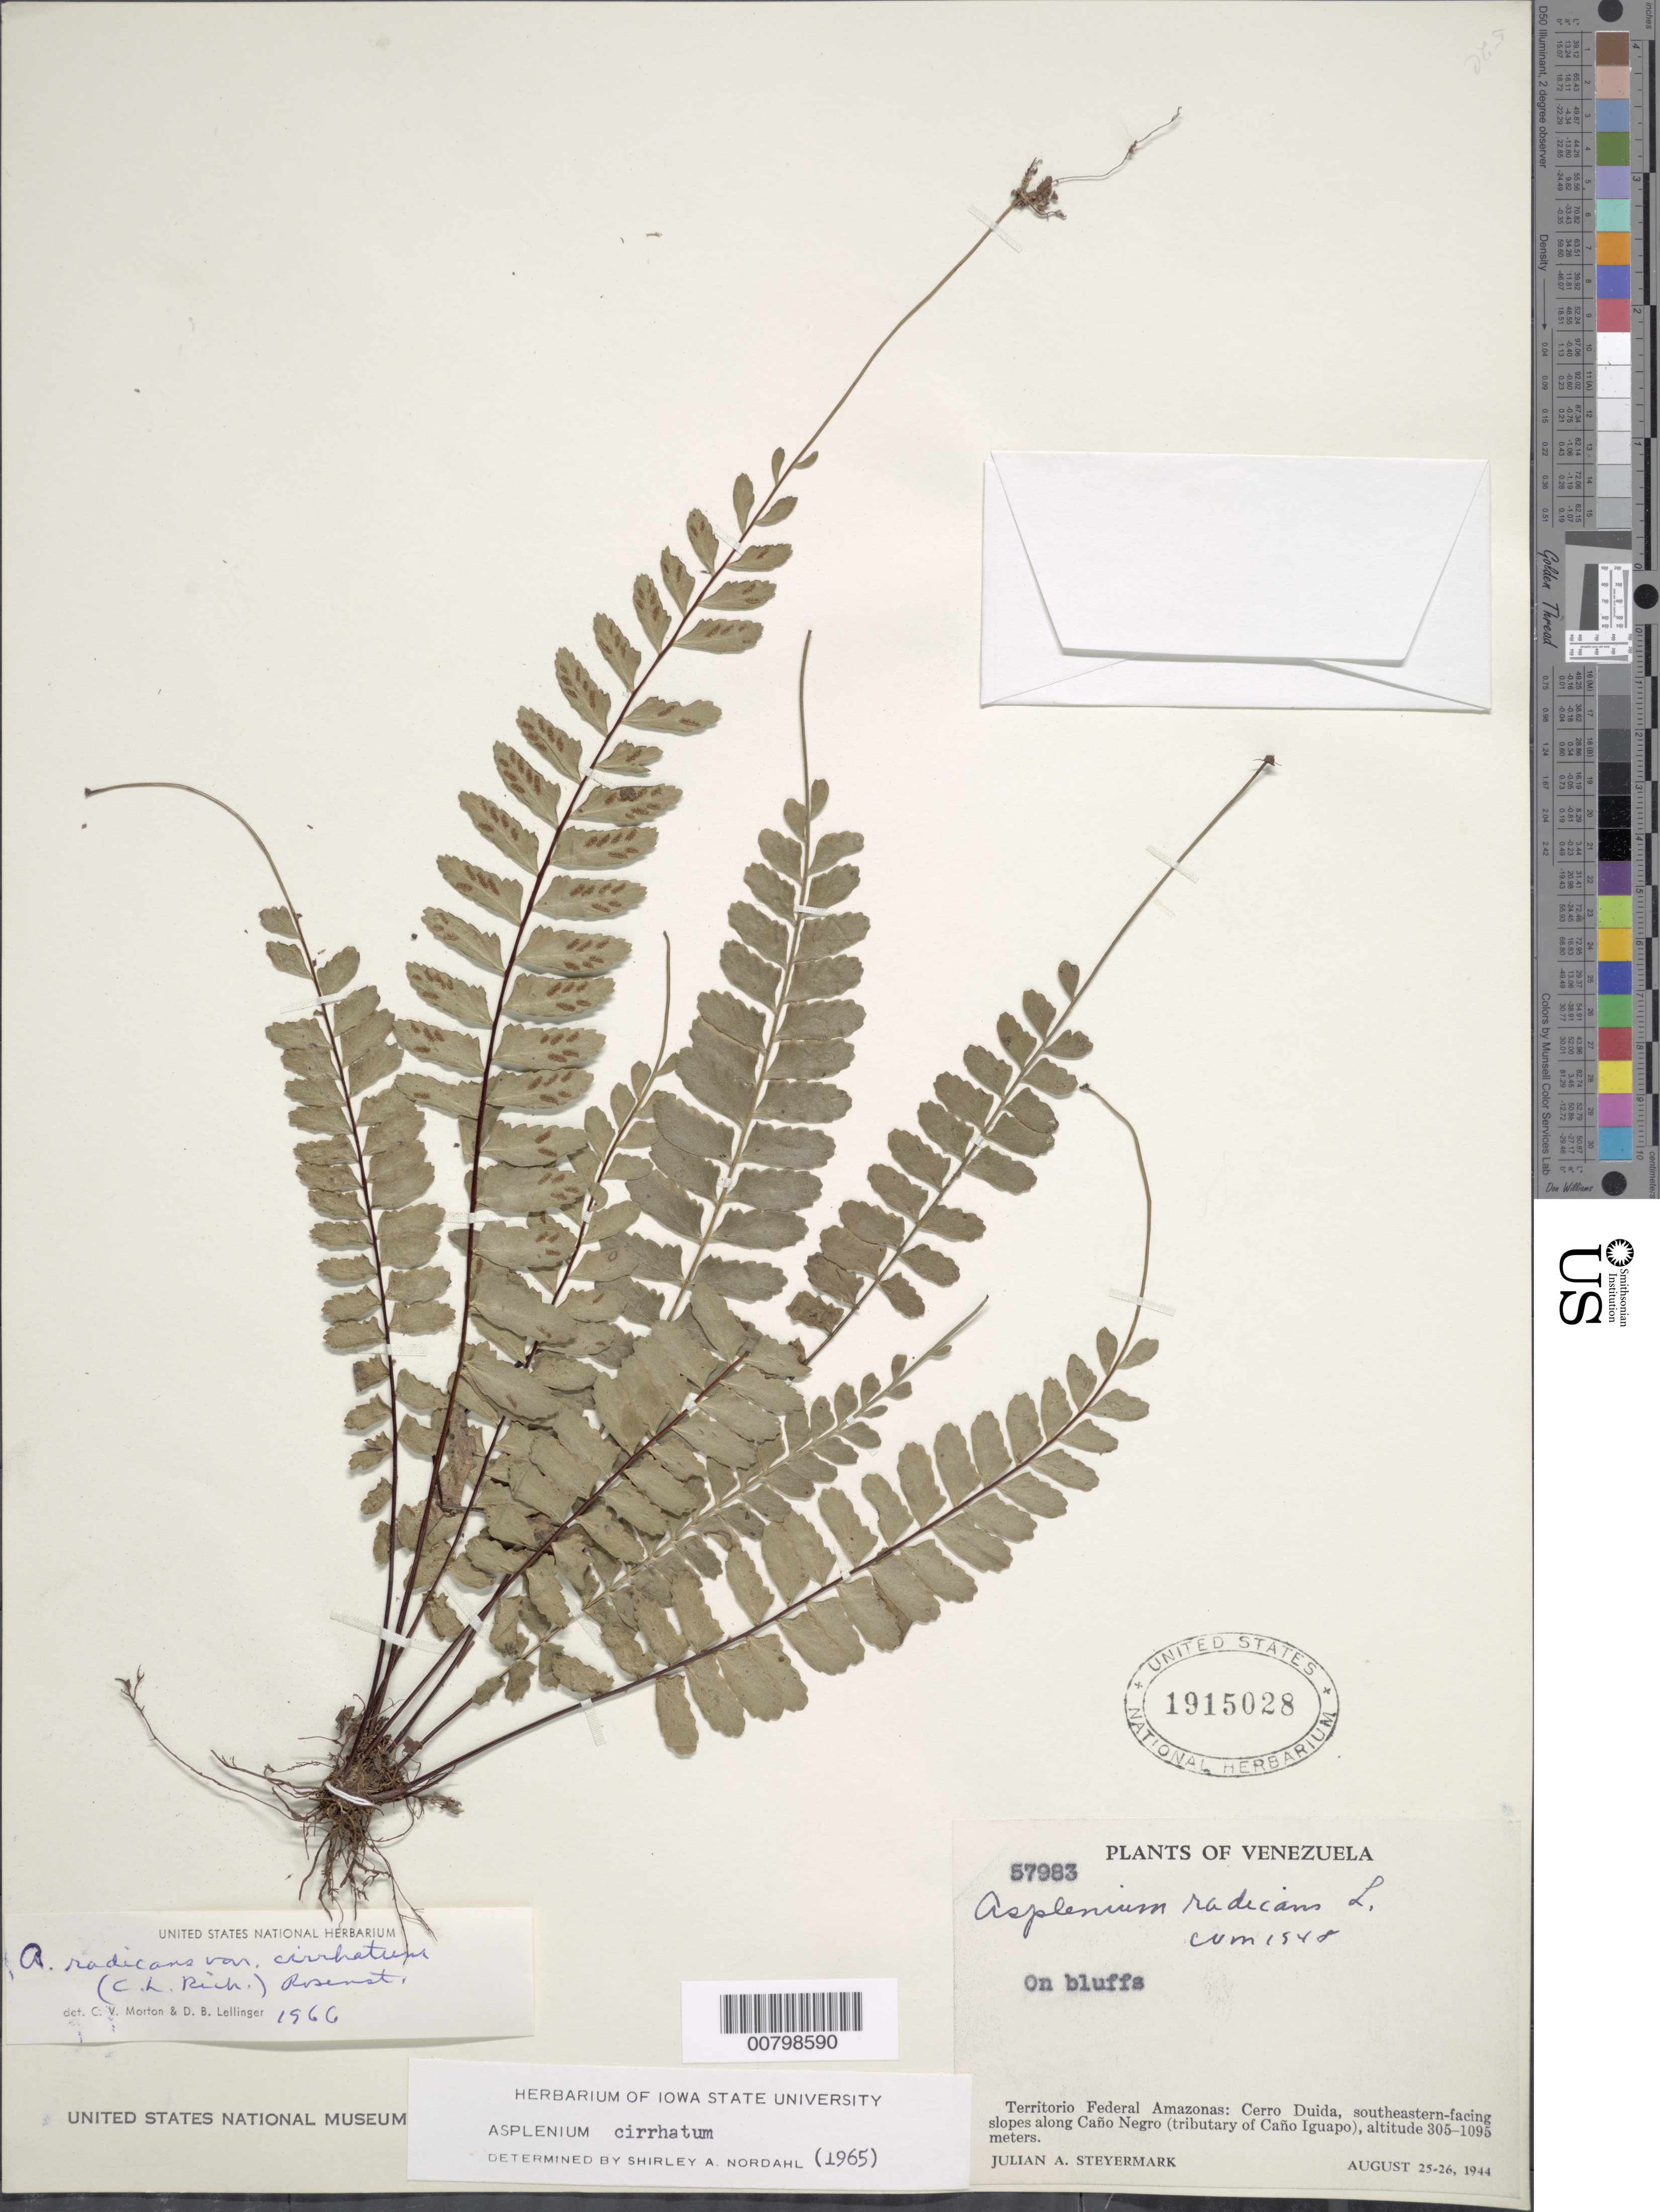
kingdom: Plantae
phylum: Tracheophyta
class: Polypodiopsida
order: Polypodiales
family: Aspleniaceae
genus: Asplenium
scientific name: Asplenium radicans var. cirrhatum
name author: (Rich. ex Willd.) Rosenst.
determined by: Morton, C. V.; Lellinger, D. B.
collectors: J. Steyermark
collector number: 57983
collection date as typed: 25-Aug-44 to 26-Aug-44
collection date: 1944-08-25/1944-08-26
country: Venezuela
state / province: Amazonas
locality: Cerro Duida, southeastern-facing slopes along Caño Negro (tributary of Caño Iguapo)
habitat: On bluffs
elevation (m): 305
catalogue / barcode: US 1915028